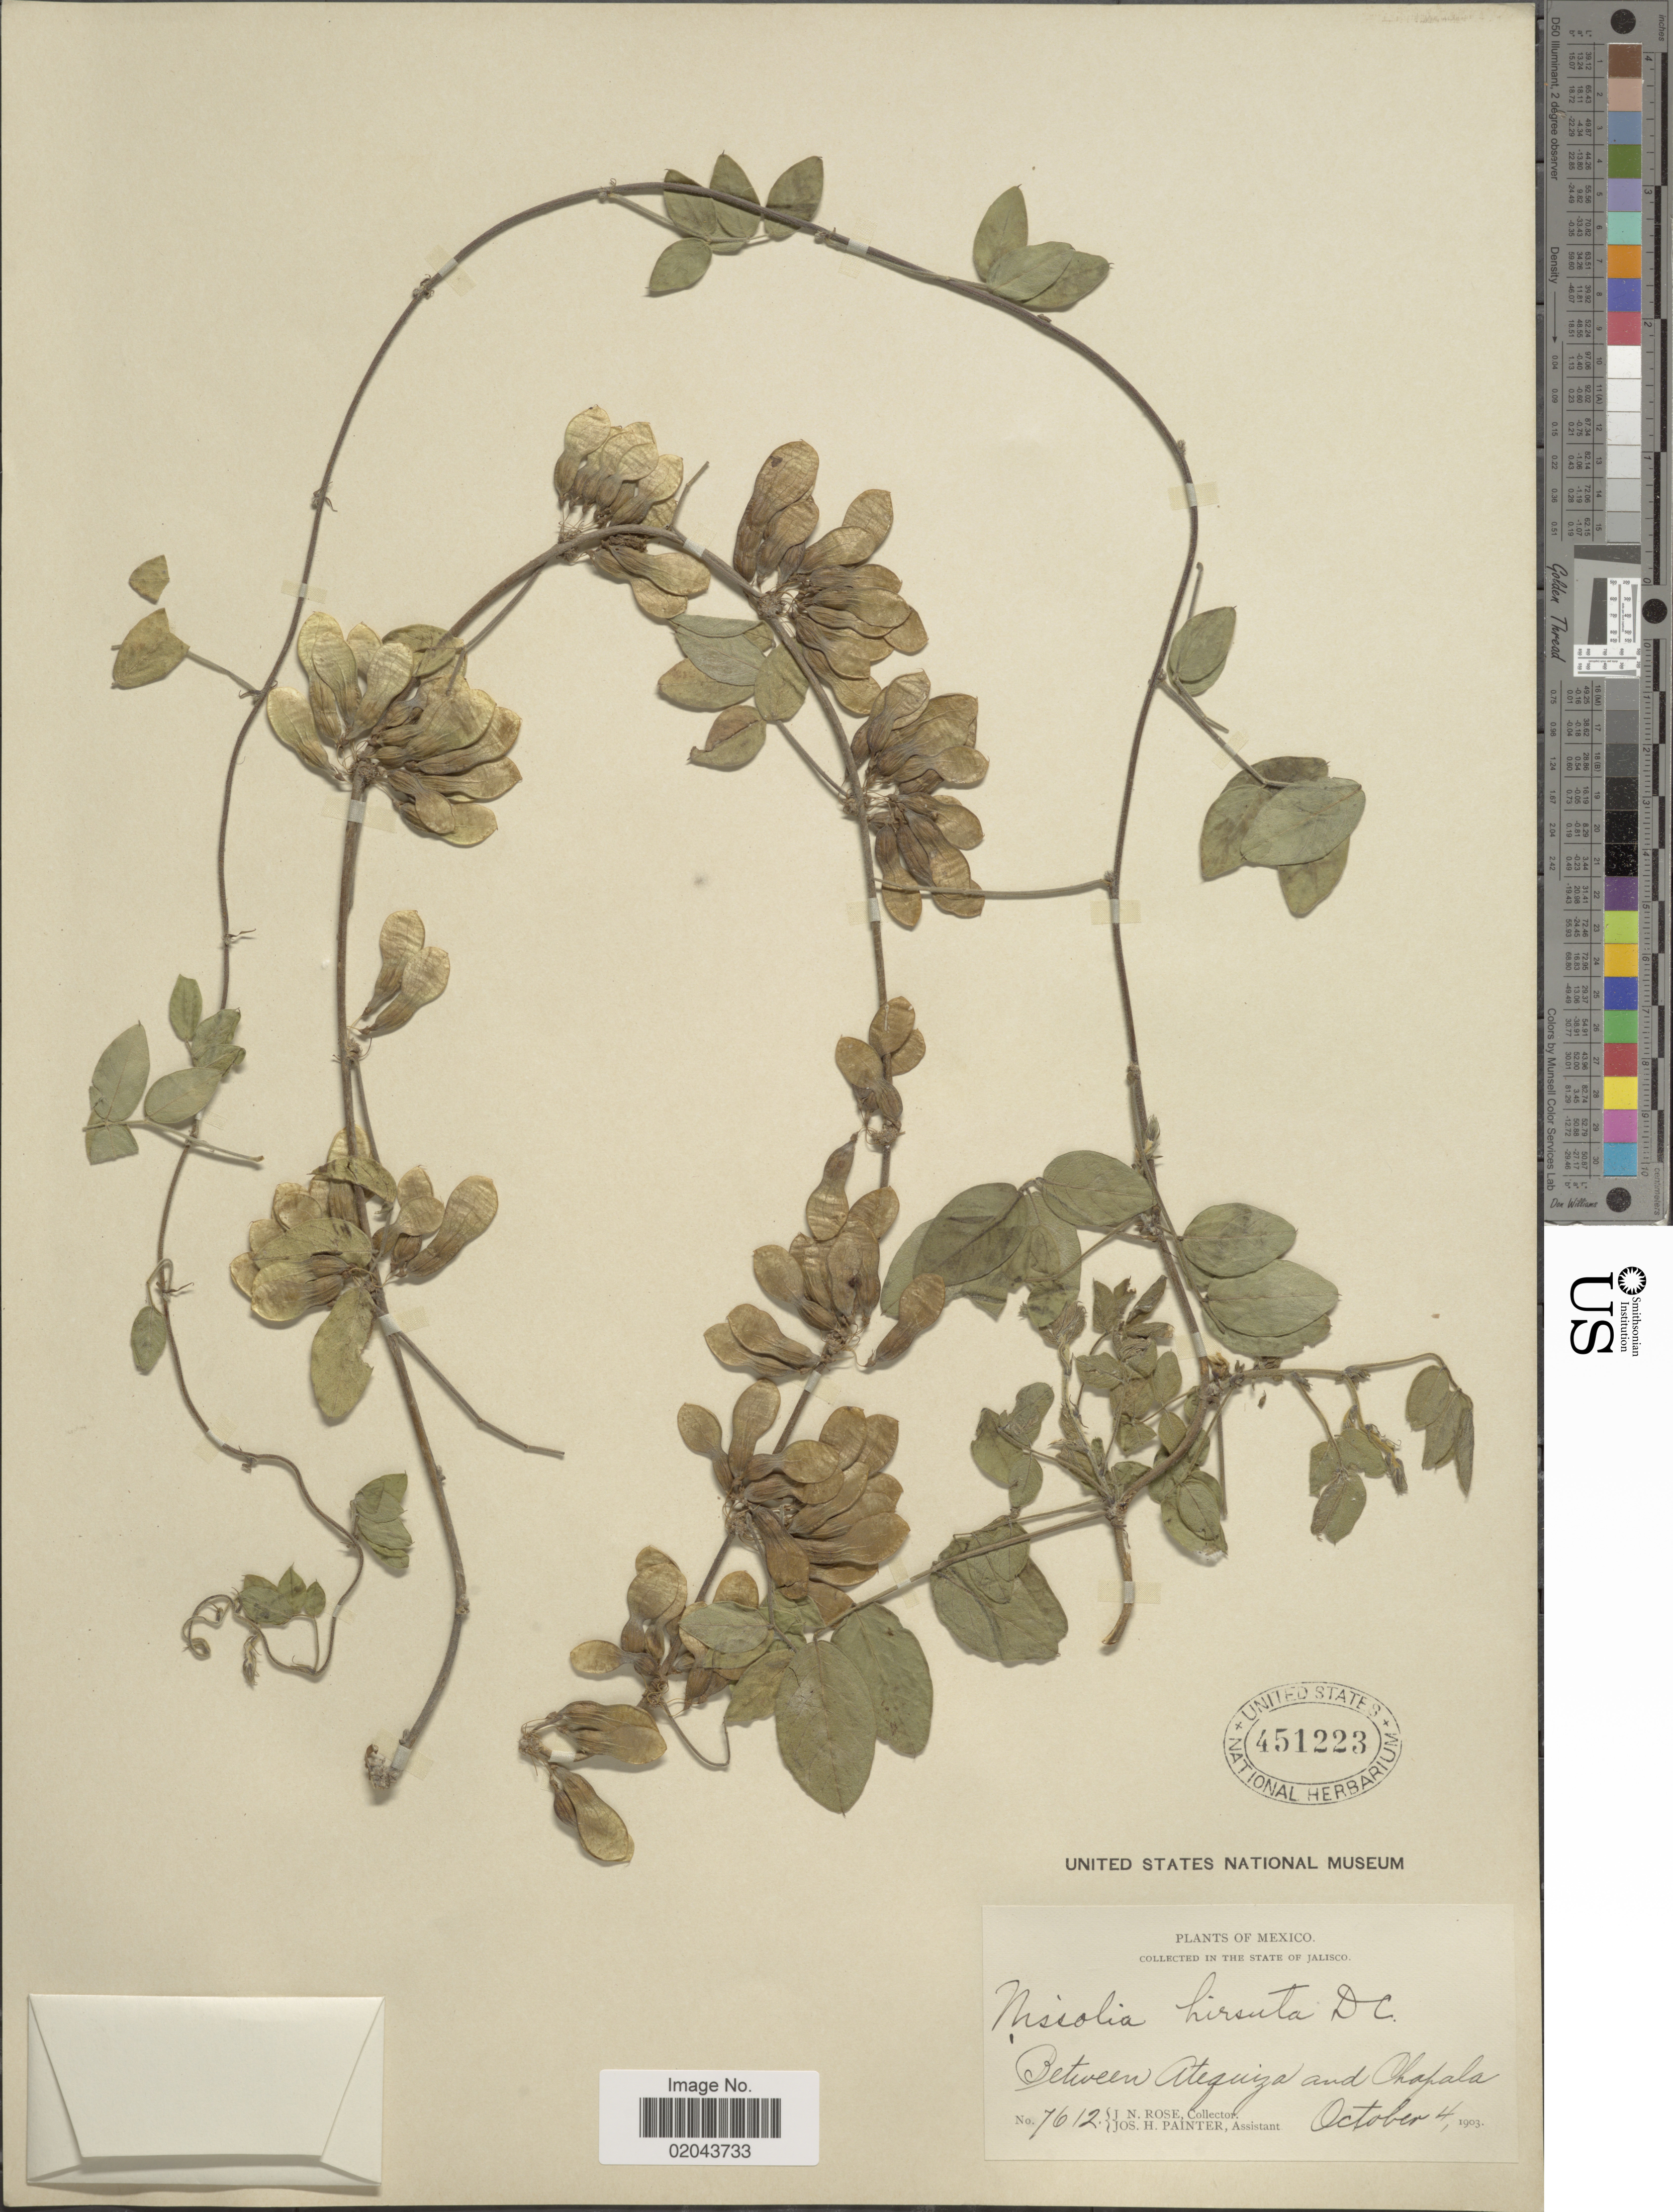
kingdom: Plantae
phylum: Tracheophyta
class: Magnoliopsida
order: Fabales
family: Fabaceae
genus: Nissolia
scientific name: Nissolia microptera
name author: Poir.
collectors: J. N. Rose & J. H. Painter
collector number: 7612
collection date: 1903-10-04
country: Mexico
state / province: Jalisco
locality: Between Atequiza and Chapala.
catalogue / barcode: US 451223